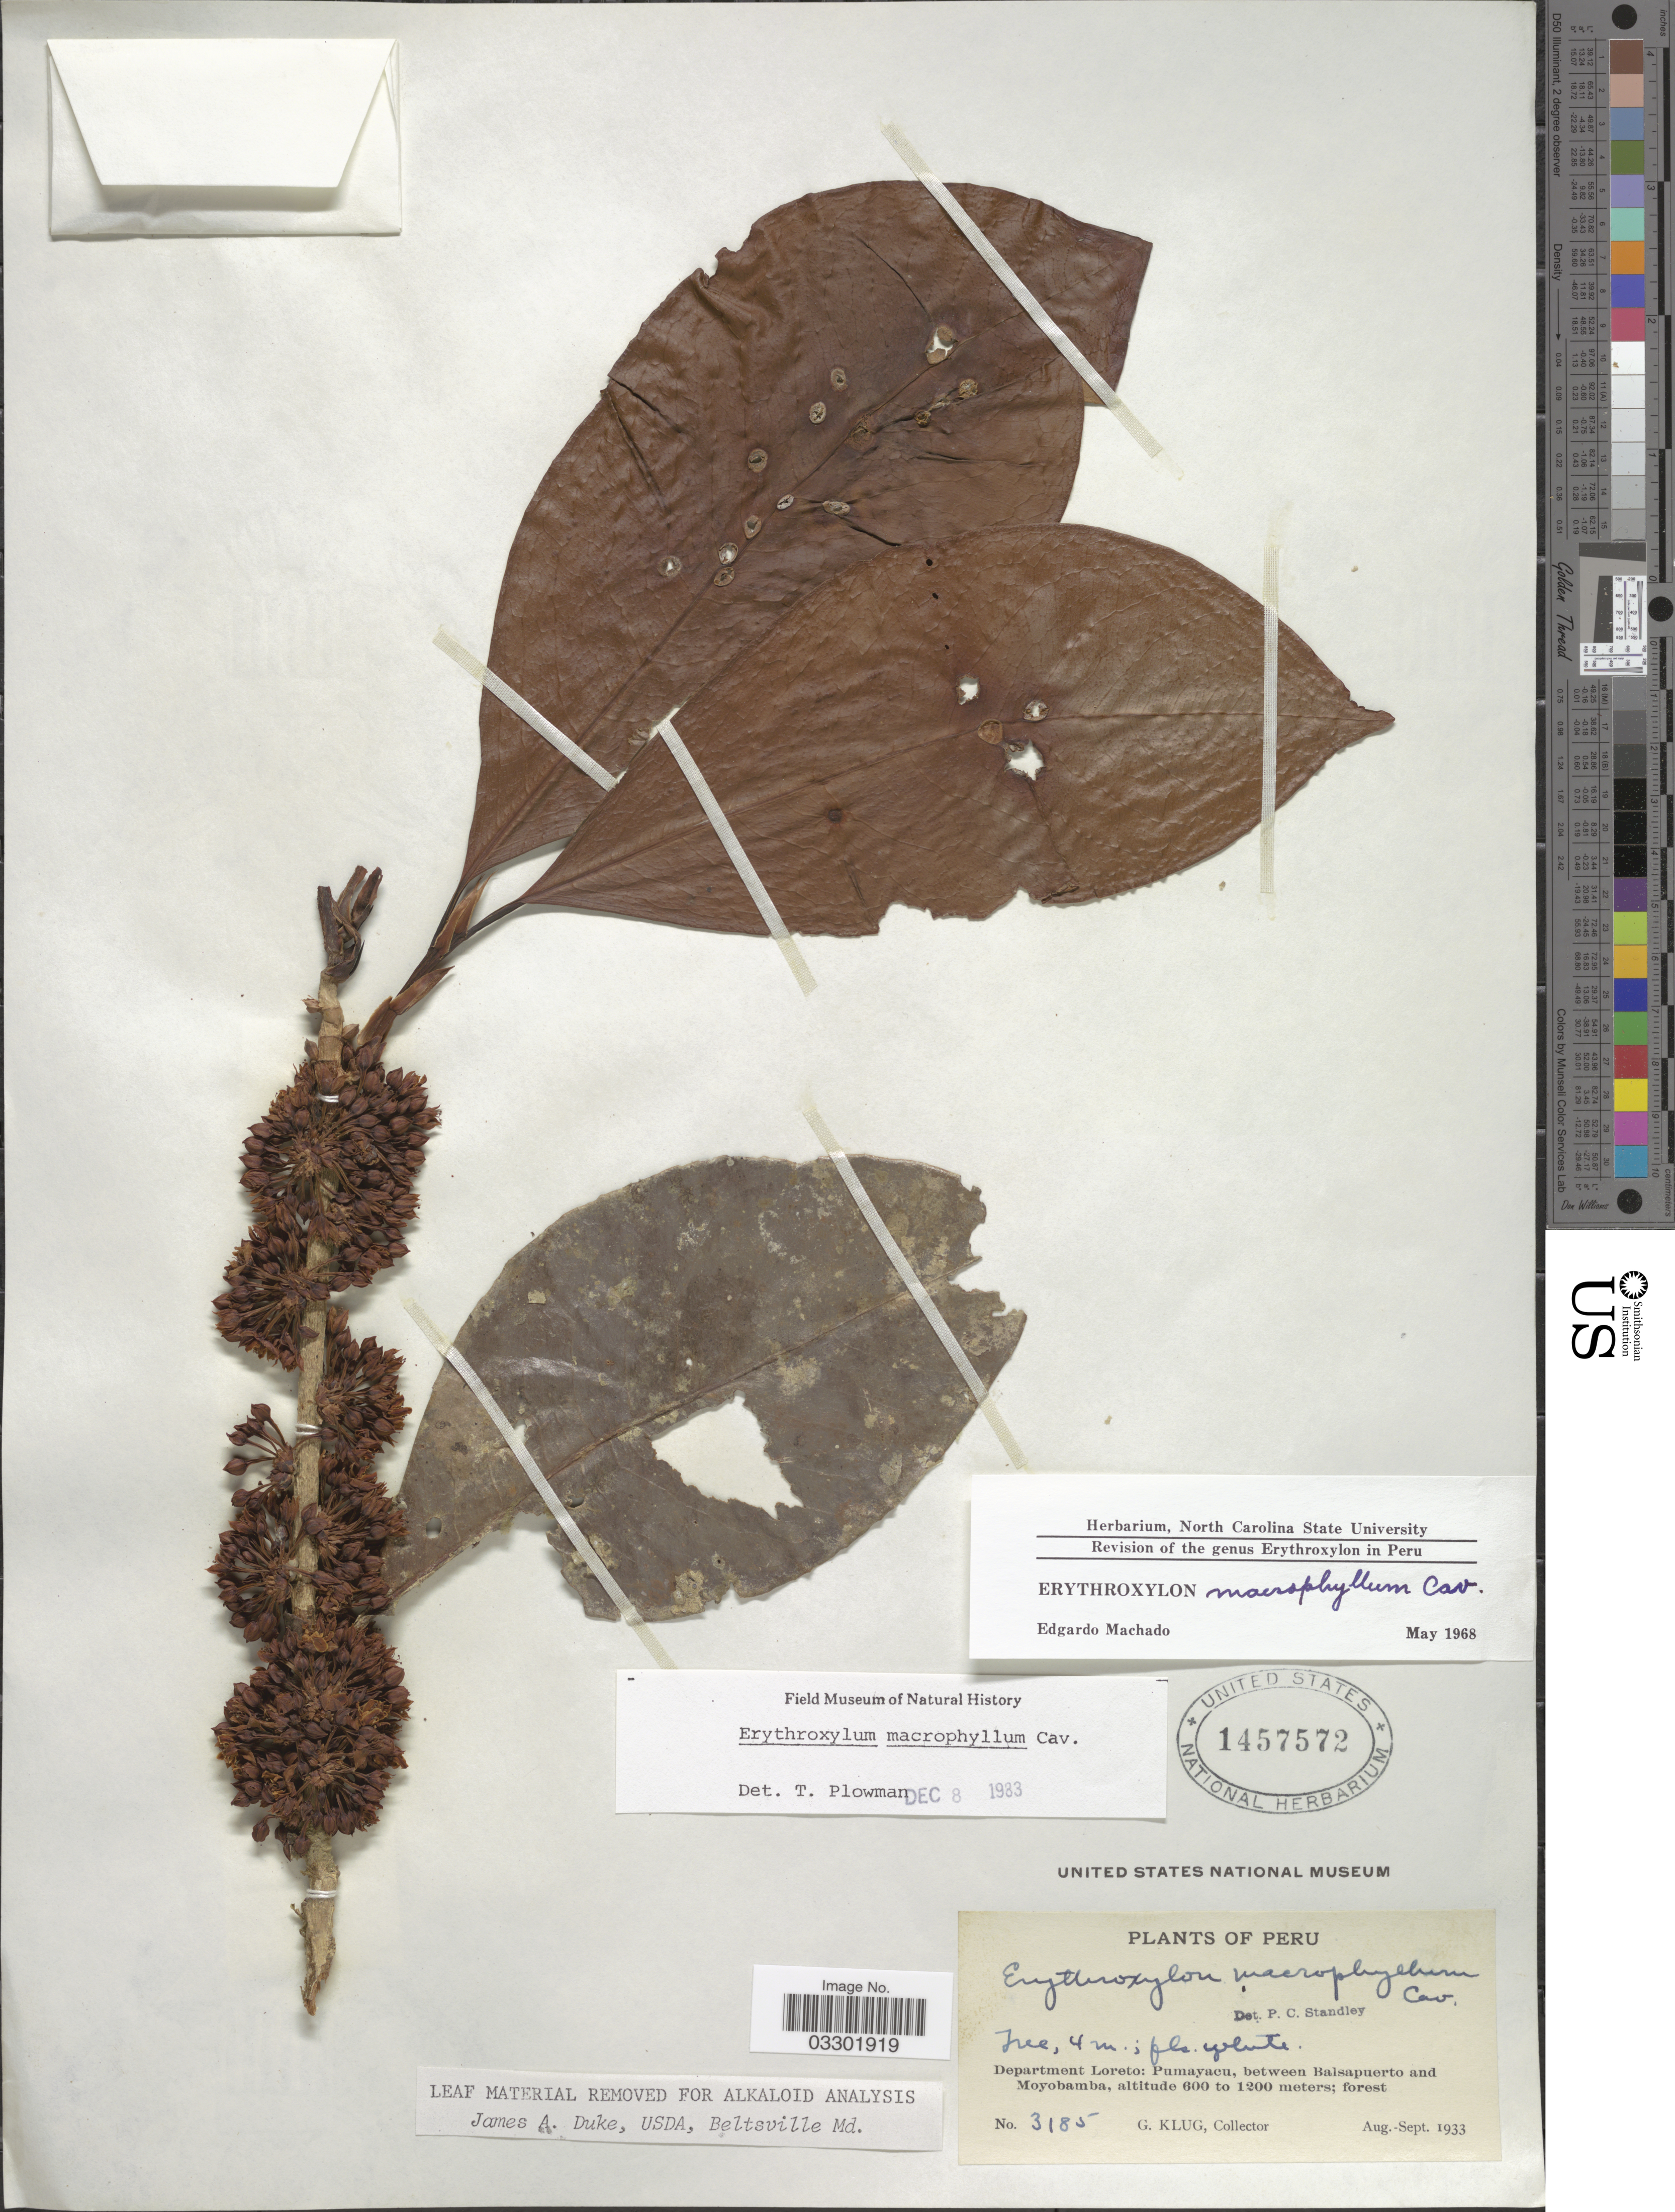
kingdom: Plantae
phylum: Tracheophyta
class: Magnoliopsida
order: Malpighiales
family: Erythroxylaceae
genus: Erythroxylum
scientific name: Erythroxylum macrophyllum var. macrophyllum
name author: Cav.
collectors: G. Klug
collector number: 3185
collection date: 1933-08/1933-09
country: Peru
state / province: Loreto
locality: Departmento Loreto: Pumayacu, between Balsapuerto and Moyobamba.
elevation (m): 600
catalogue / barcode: US 1457572